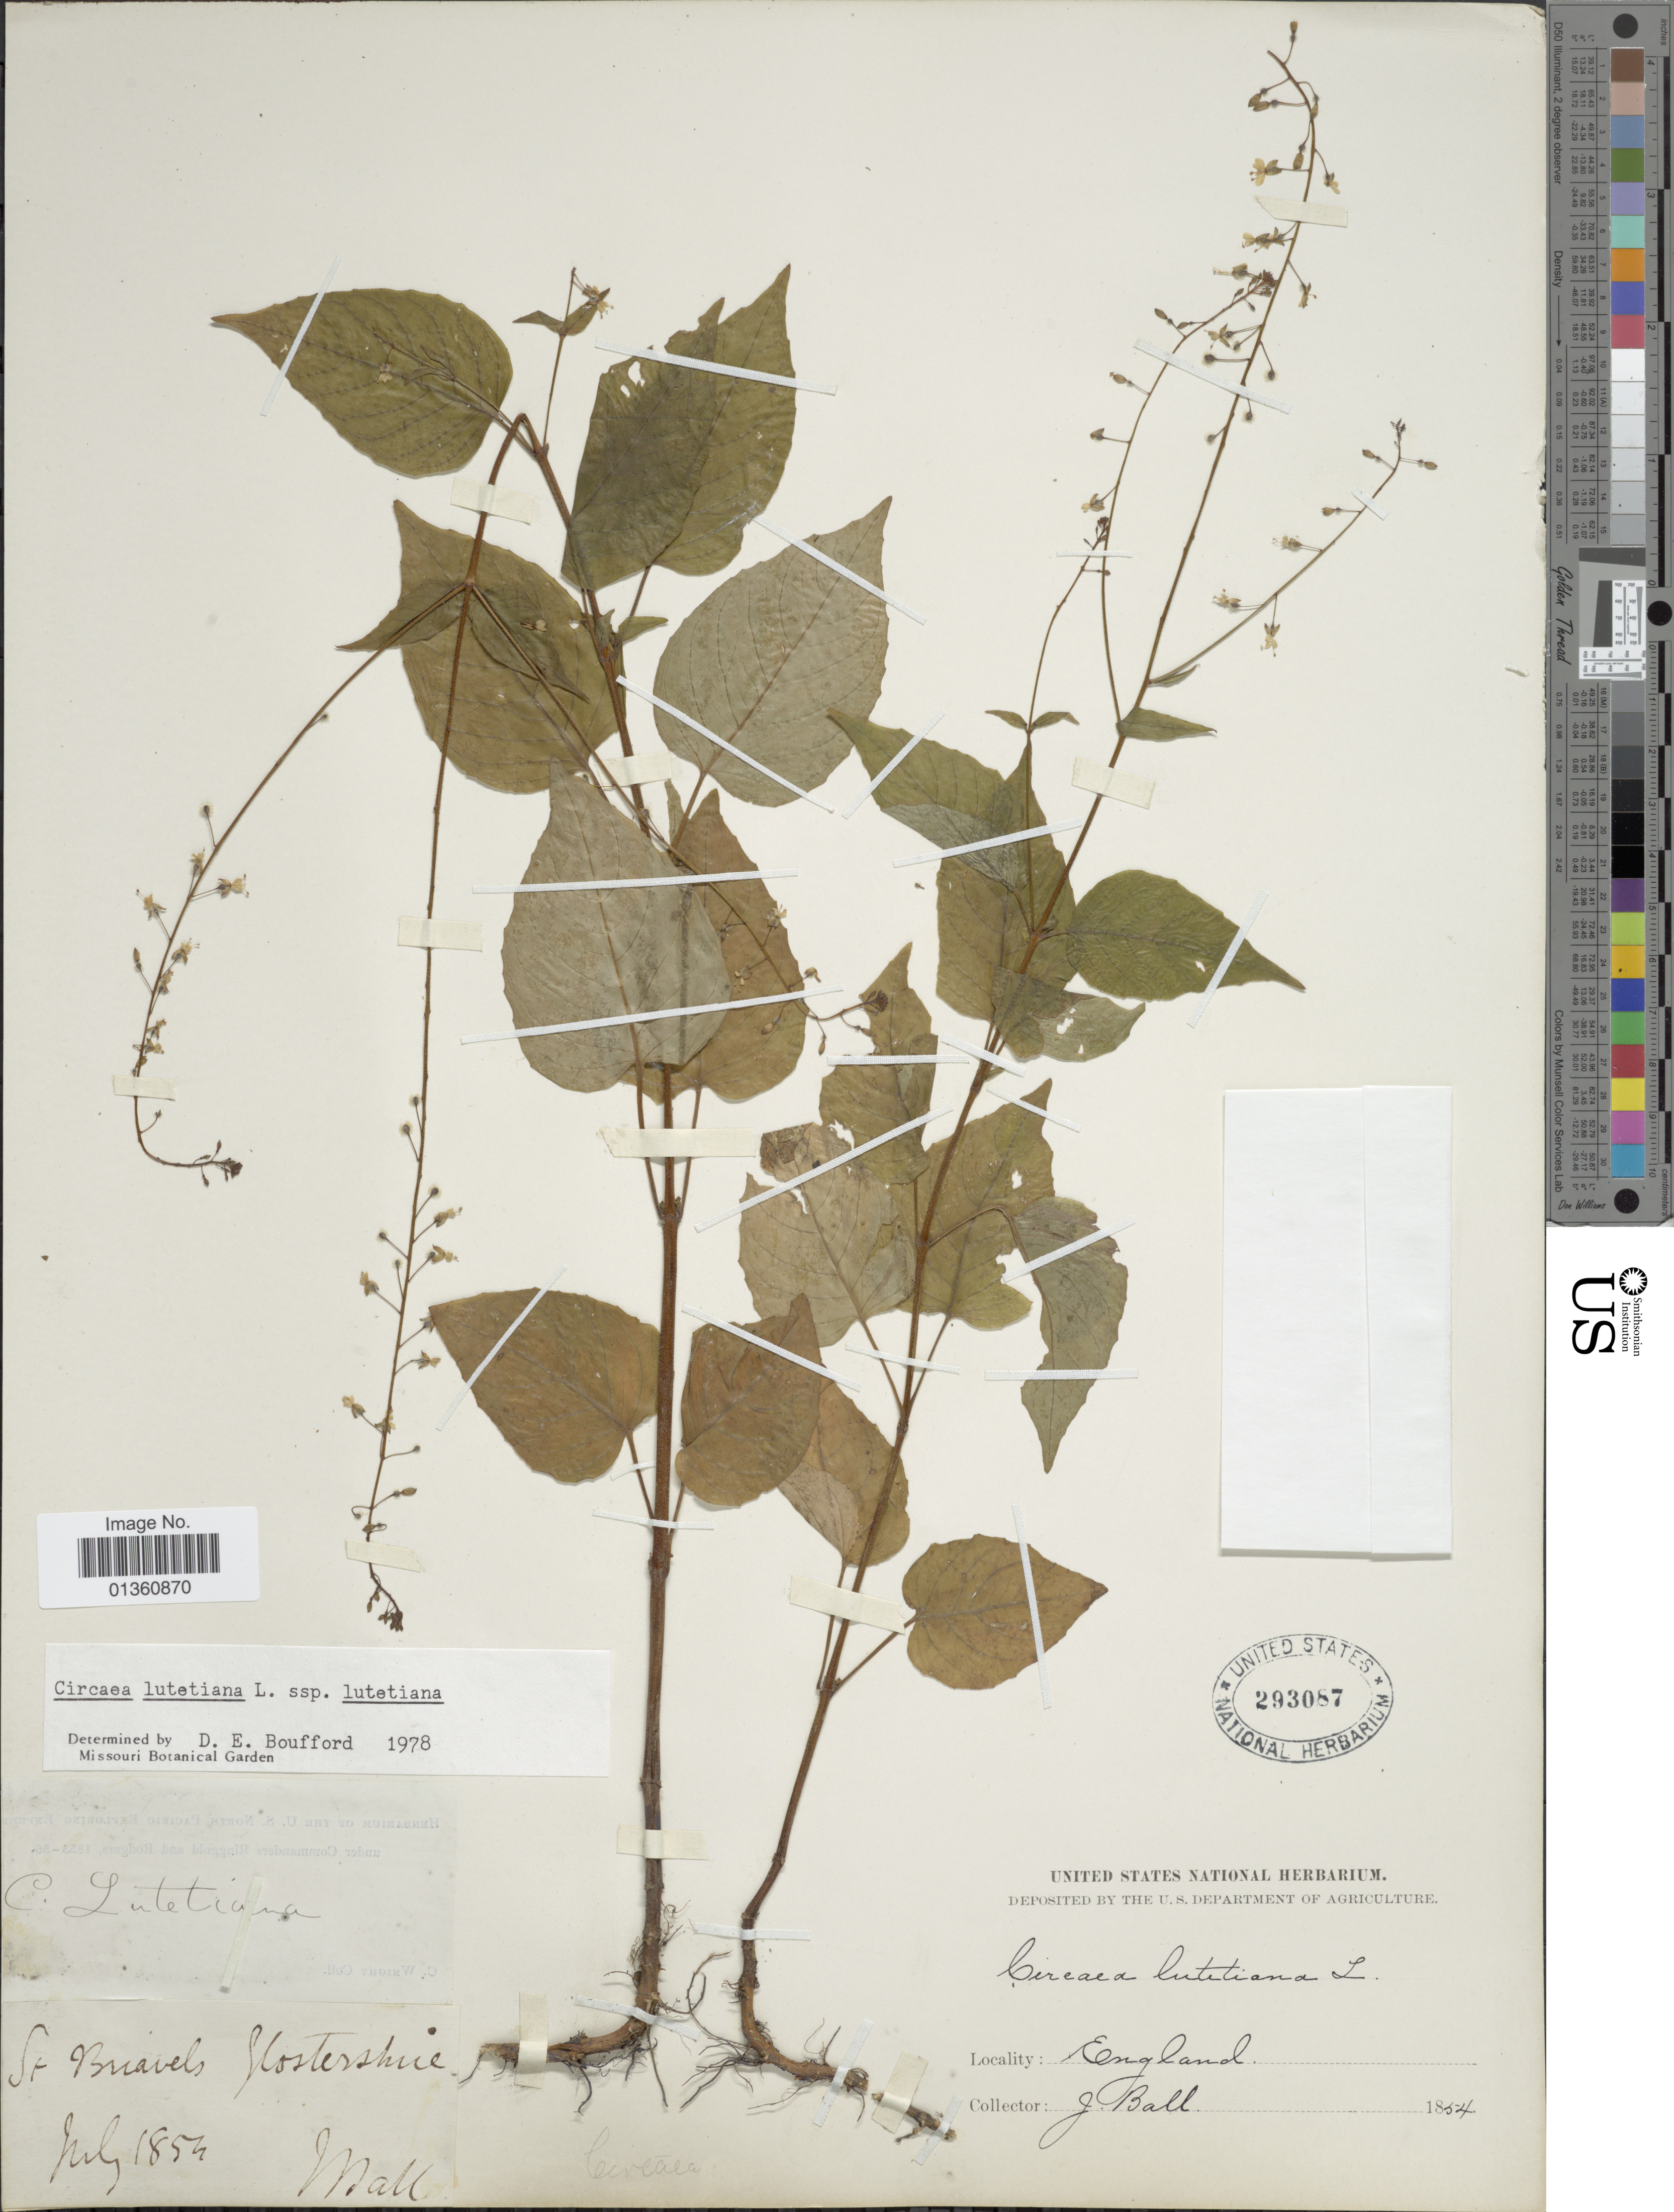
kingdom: Plantae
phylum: Tracheophyta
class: Magnoliopsida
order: Myrtales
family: Onagraceae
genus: Circaea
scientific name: Circaea lutetiana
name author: L.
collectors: J. Ball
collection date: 1854-07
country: United Kingdom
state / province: England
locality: St. Briavels Gloucestershire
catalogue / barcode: US 293087